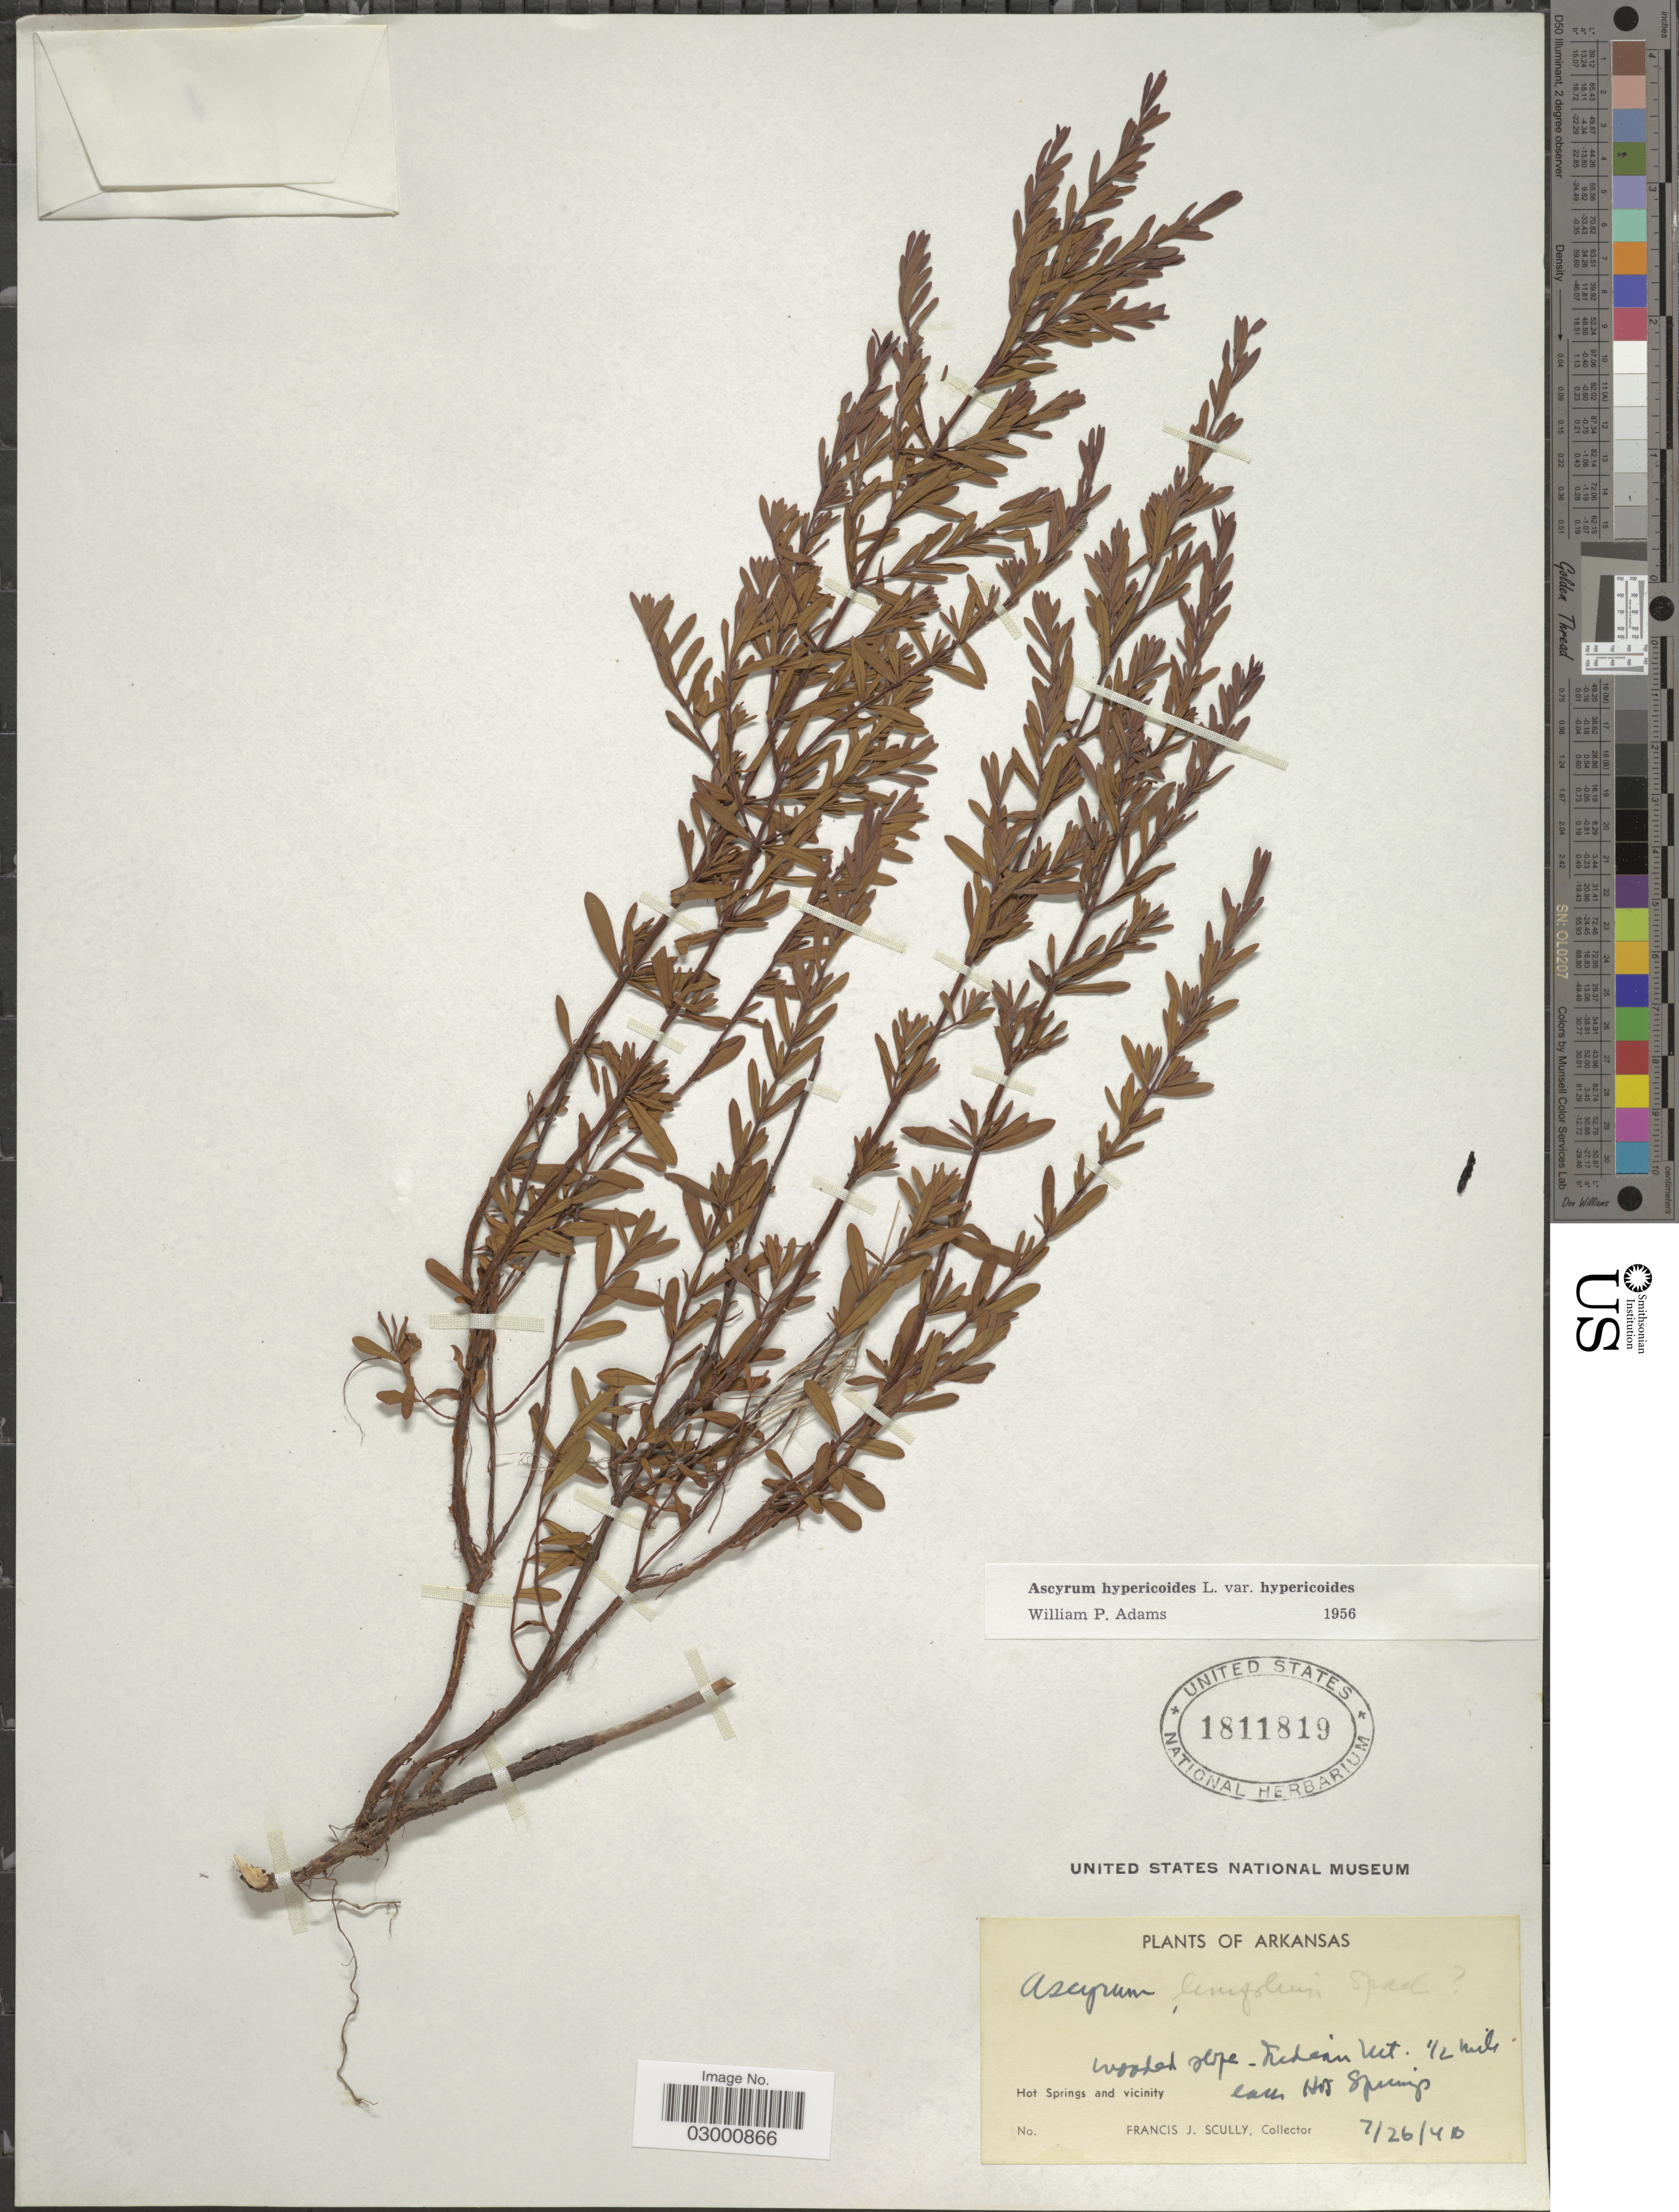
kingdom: Plantae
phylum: Tracheophyta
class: Magnoliopsida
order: Malpighiales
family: Hypericaceae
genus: Hypericum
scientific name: Hypericum hypericoides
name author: (L.) Crantz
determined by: Strong, Mark T., (BOT), Smithsonian Institution - National Museum of Natural History (UNITED STATES)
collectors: F. J. Scully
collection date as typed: Transcribed d/m/y: 26/7/40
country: United States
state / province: Arkansas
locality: Wooded slope-Andean Mt. 1/2 mile east Hot Springs. Hot Springs and vicinity.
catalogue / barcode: US 1811819